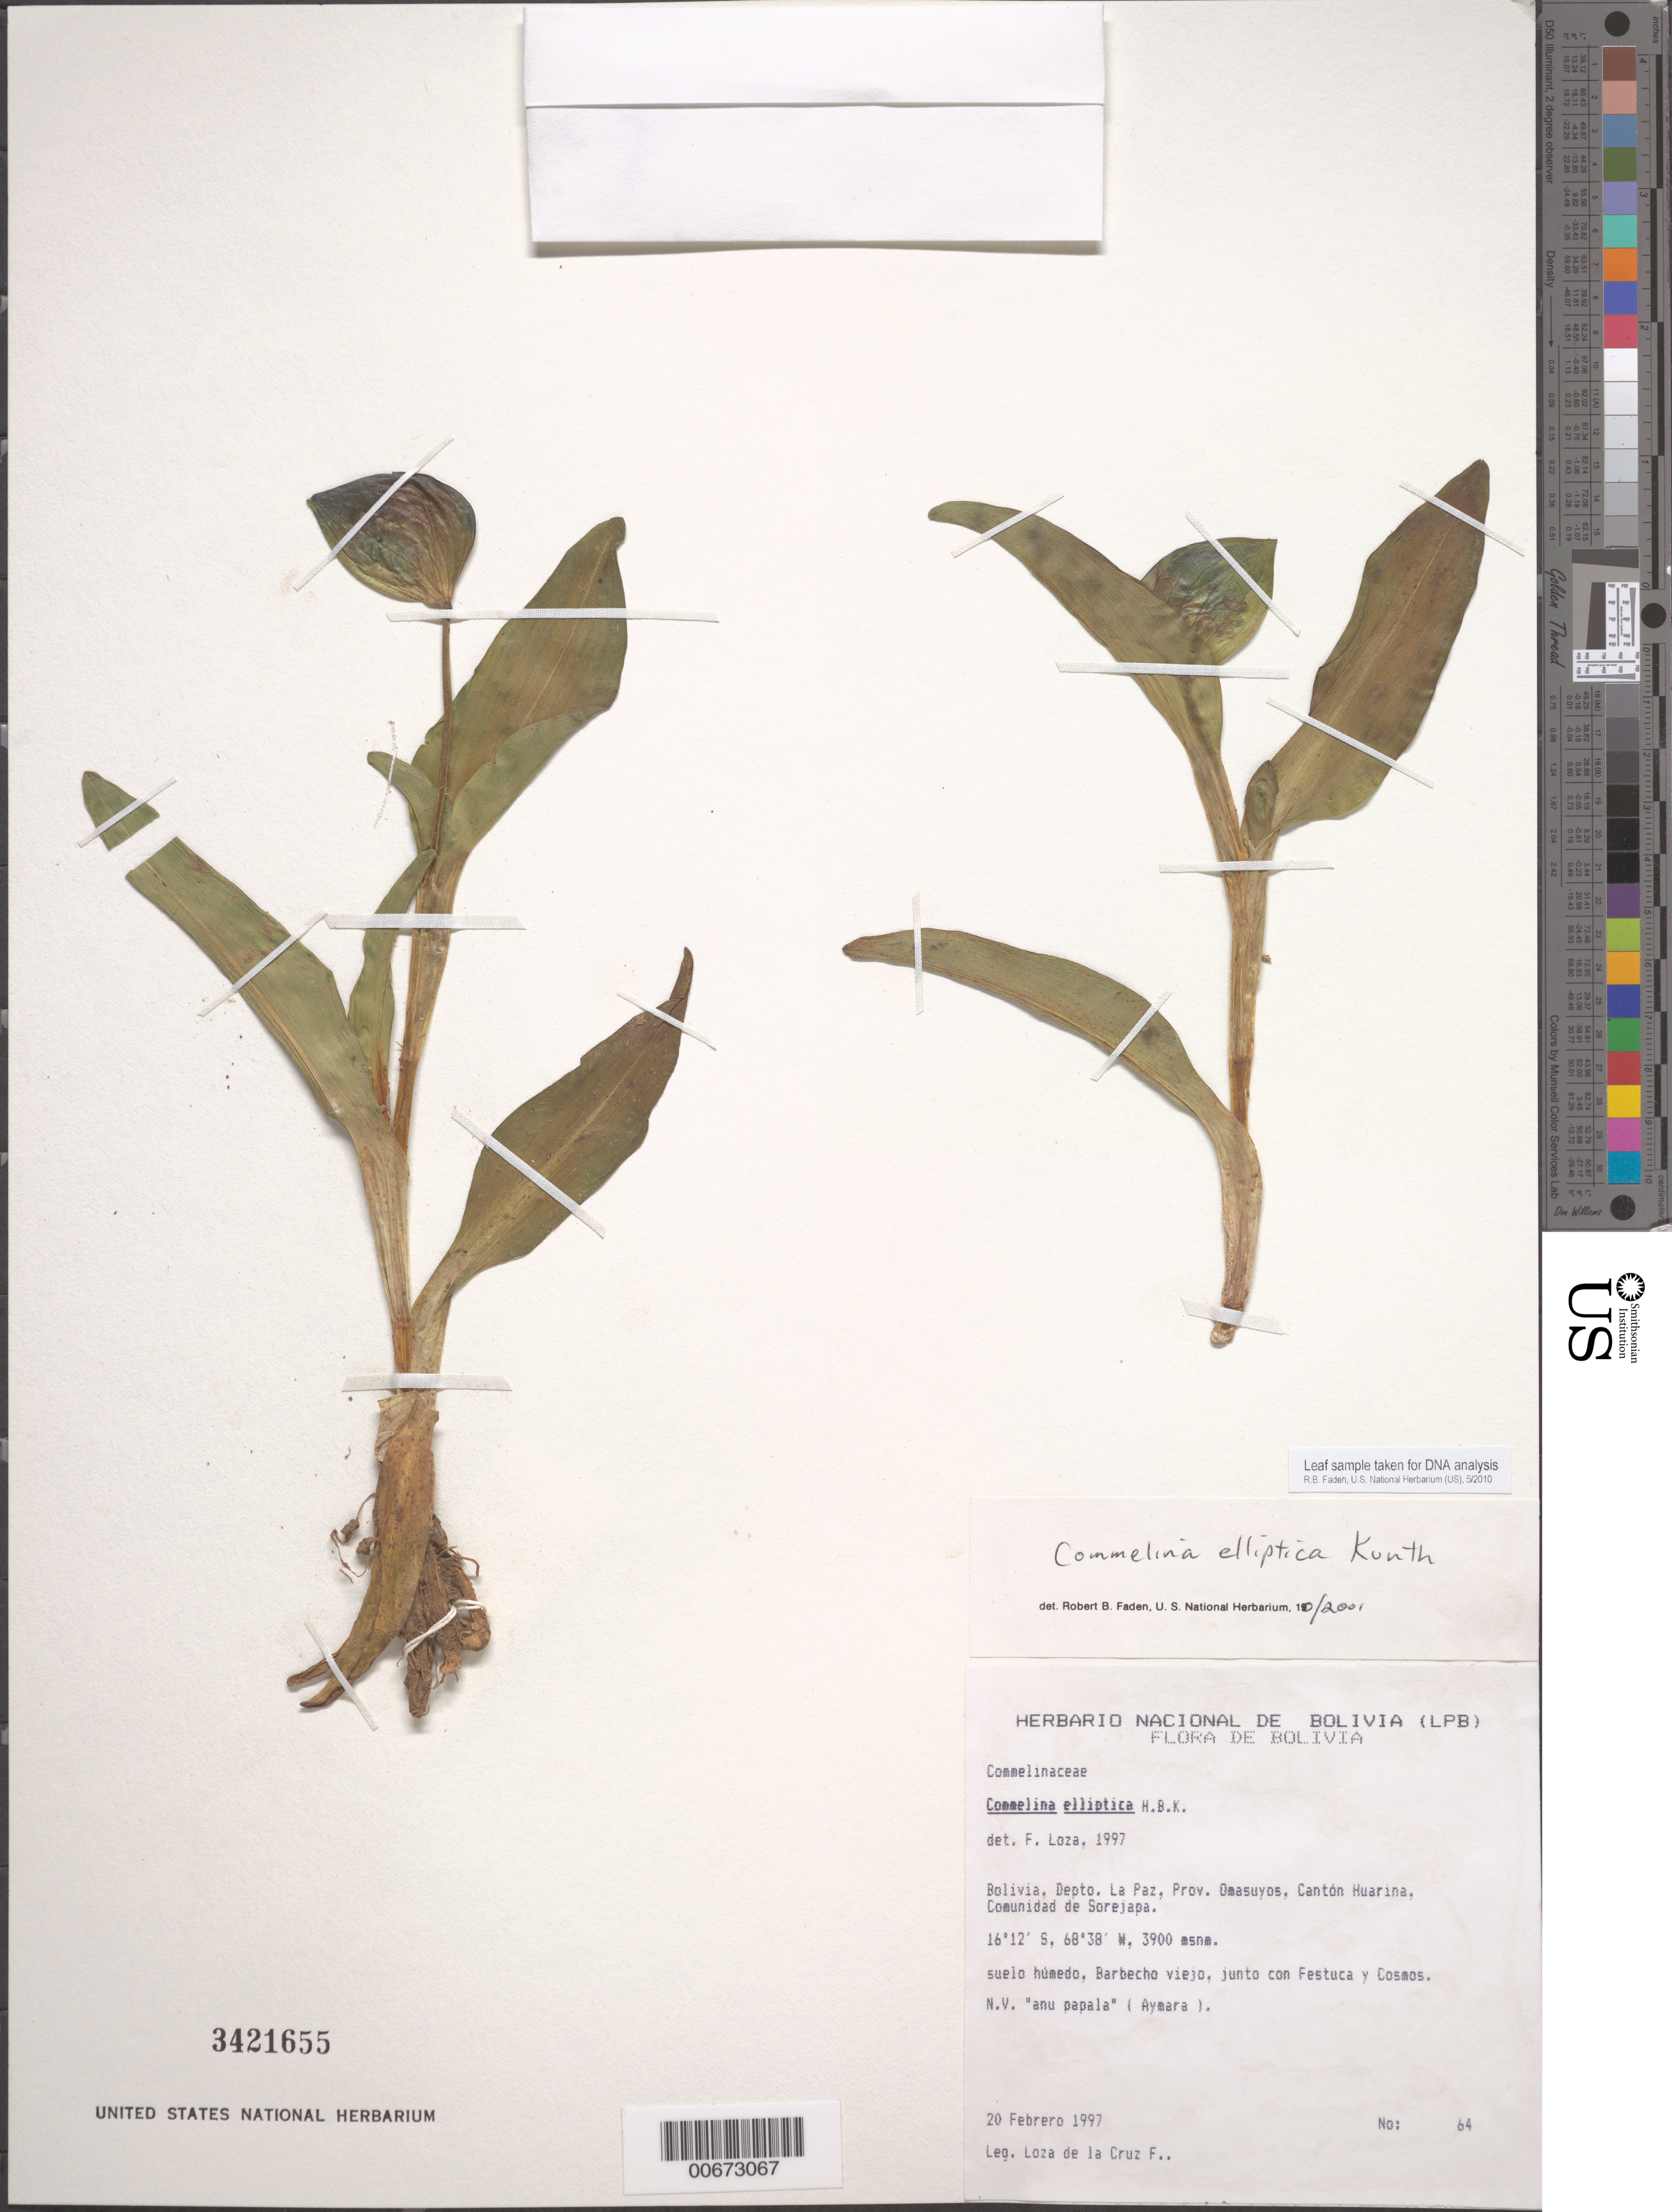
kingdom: Plantae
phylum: Tracheophyta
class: Liliopsida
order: Commelinales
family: Commelinaceae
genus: Commelina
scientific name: Commelina elliptica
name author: Kunth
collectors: L. de la Cruz fil.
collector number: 64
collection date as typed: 20 Feb 1997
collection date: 1997-02-20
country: Bolivia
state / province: La Paz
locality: Omasuyos, Canton Huarina, Comunidad de Sorejapa.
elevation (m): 3900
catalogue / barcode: US 3421655